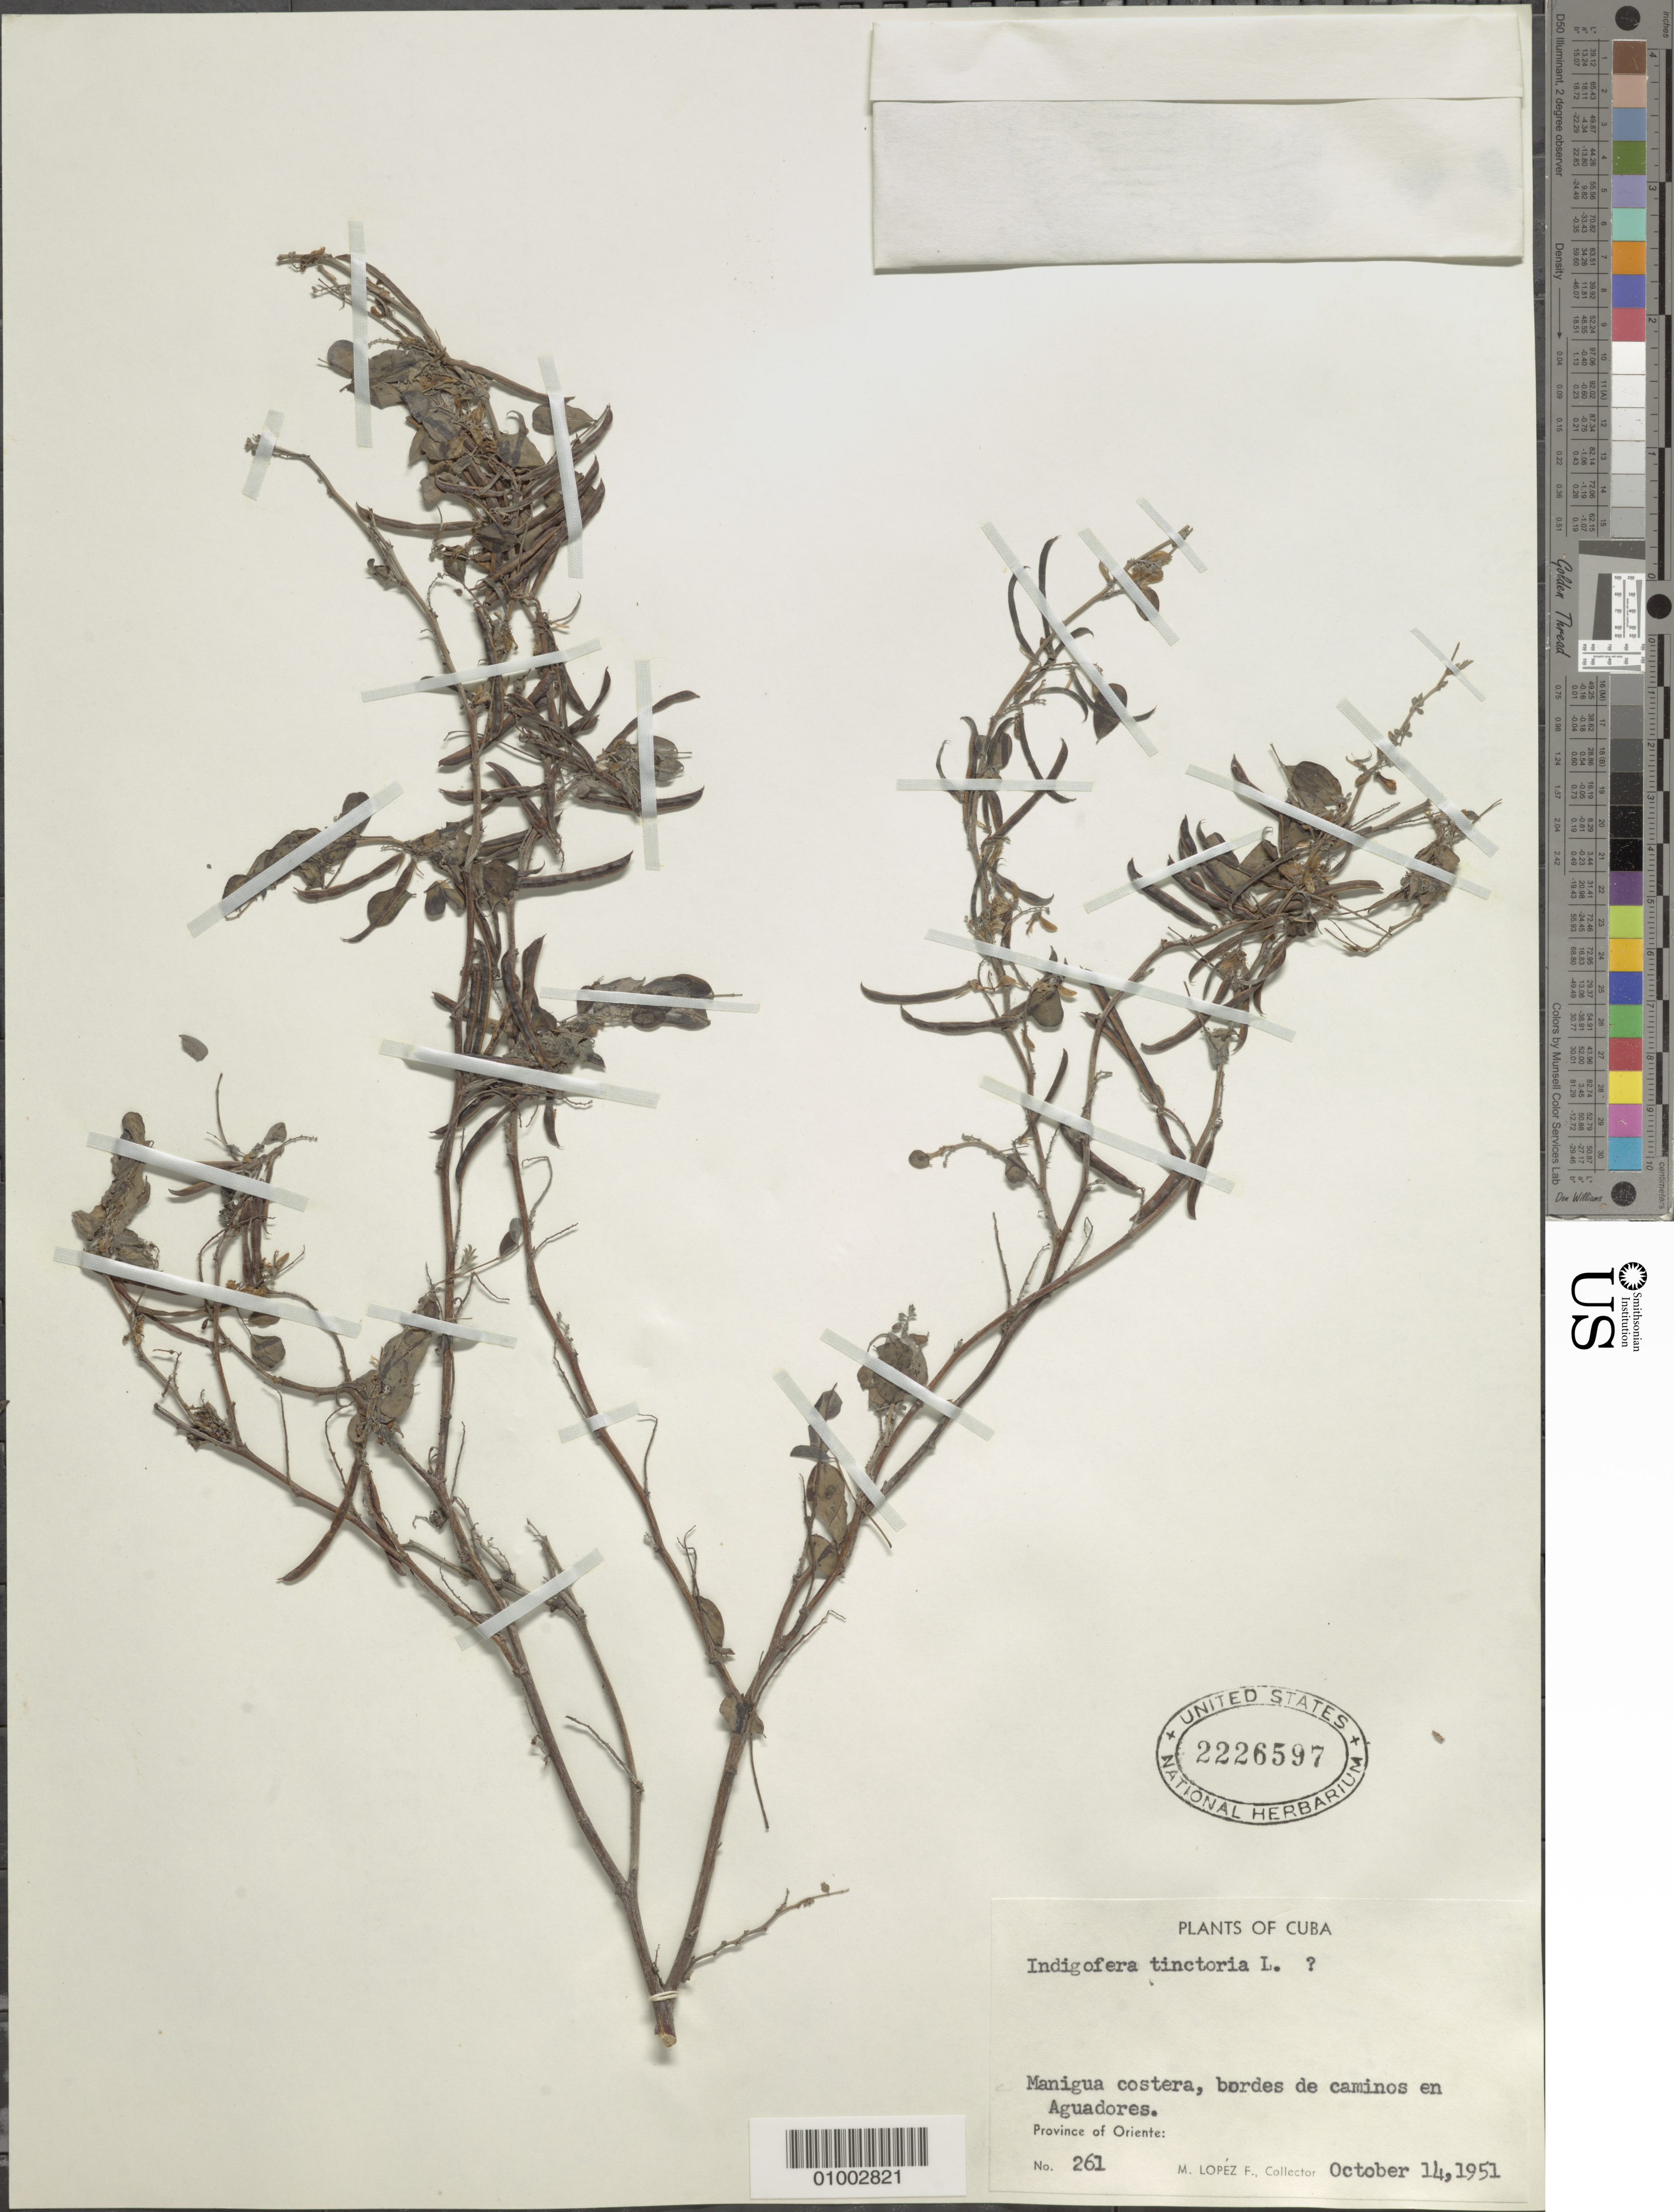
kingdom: Plantae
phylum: Tracheophyta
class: Magnoliopsida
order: Fabales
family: Fabaceae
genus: Indigofera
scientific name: Indigofera tinctoria sensu Naves non L.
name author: Naves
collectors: M. López Figueiras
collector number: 261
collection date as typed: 14 Oct 1951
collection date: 1951-10-14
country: Cuba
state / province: Oriente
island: Cuba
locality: Manigua costera, bordes de caminos en Aguadores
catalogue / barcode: US 2226597